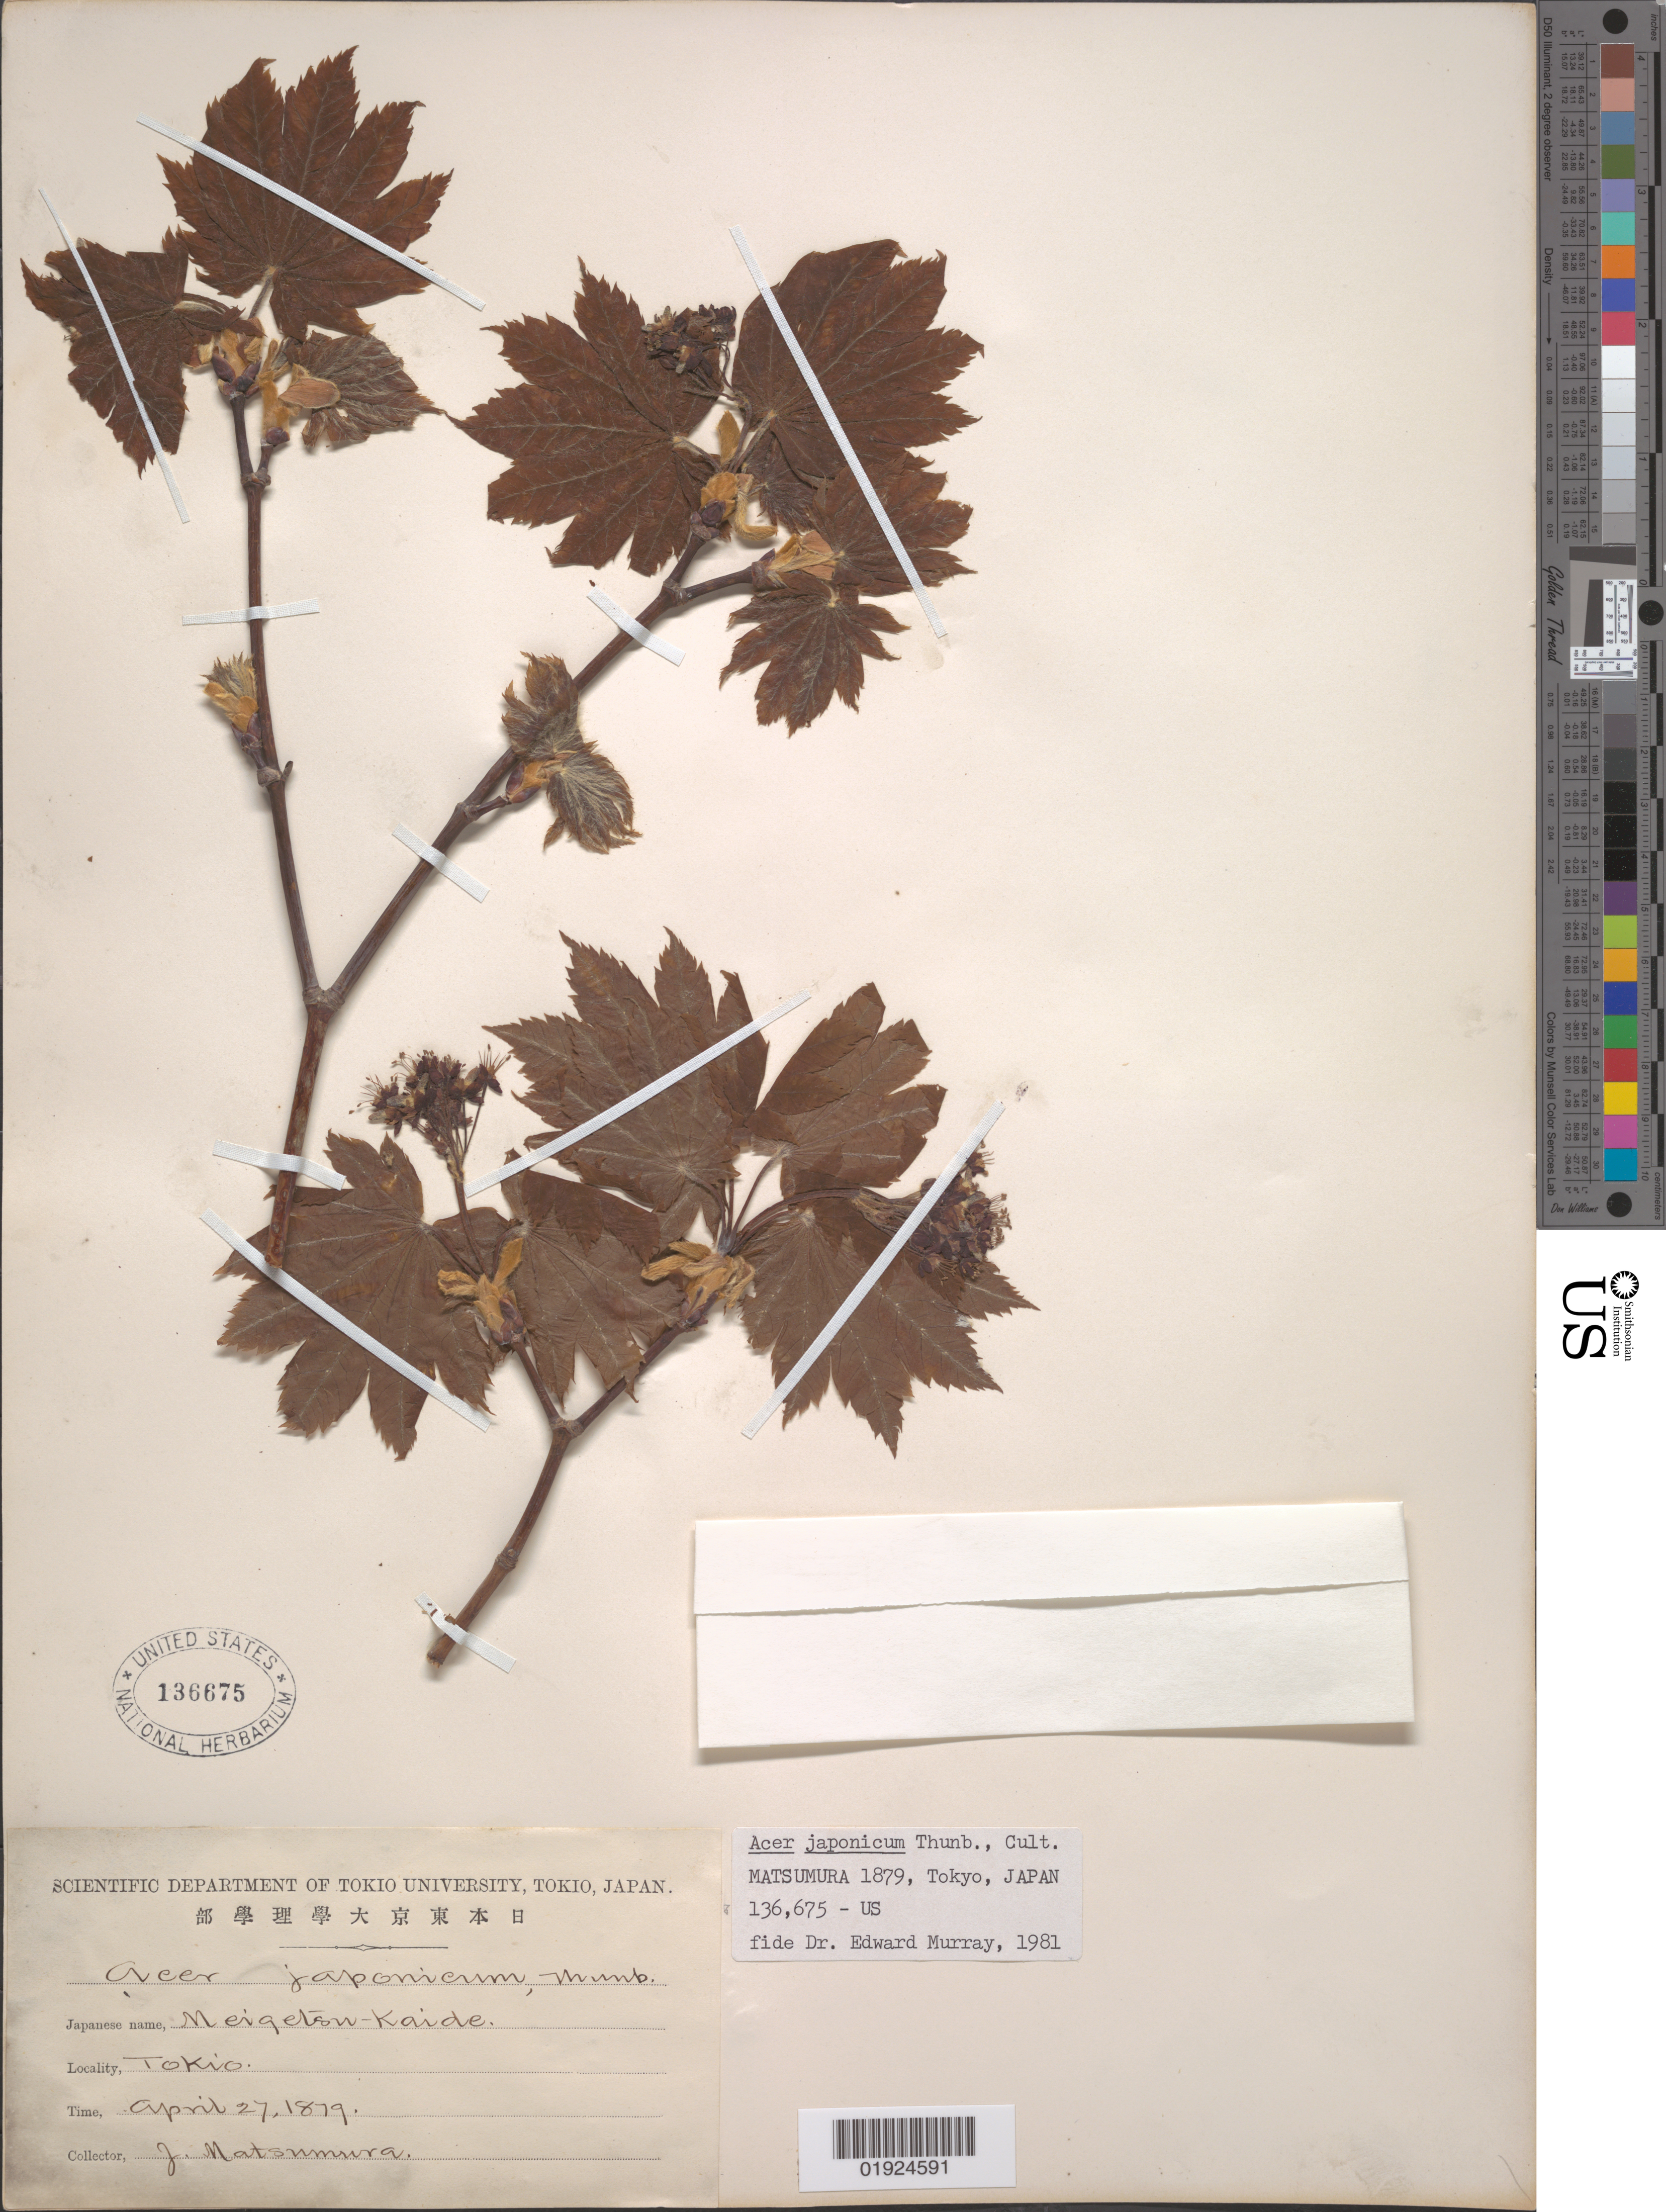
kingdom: Plantae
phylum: Tracheophyta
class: Magnoliopsida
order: Sapindales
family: Sapindaceae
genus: Acer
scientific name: Acer japonicum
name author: Thunb.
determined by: Murray, Edward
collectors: J. Matsumura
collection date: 1879-04-27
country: Japan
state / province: Tokyo, Federal City of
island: Honshu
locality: Tokio [Tokyo]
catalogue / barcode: US 136675